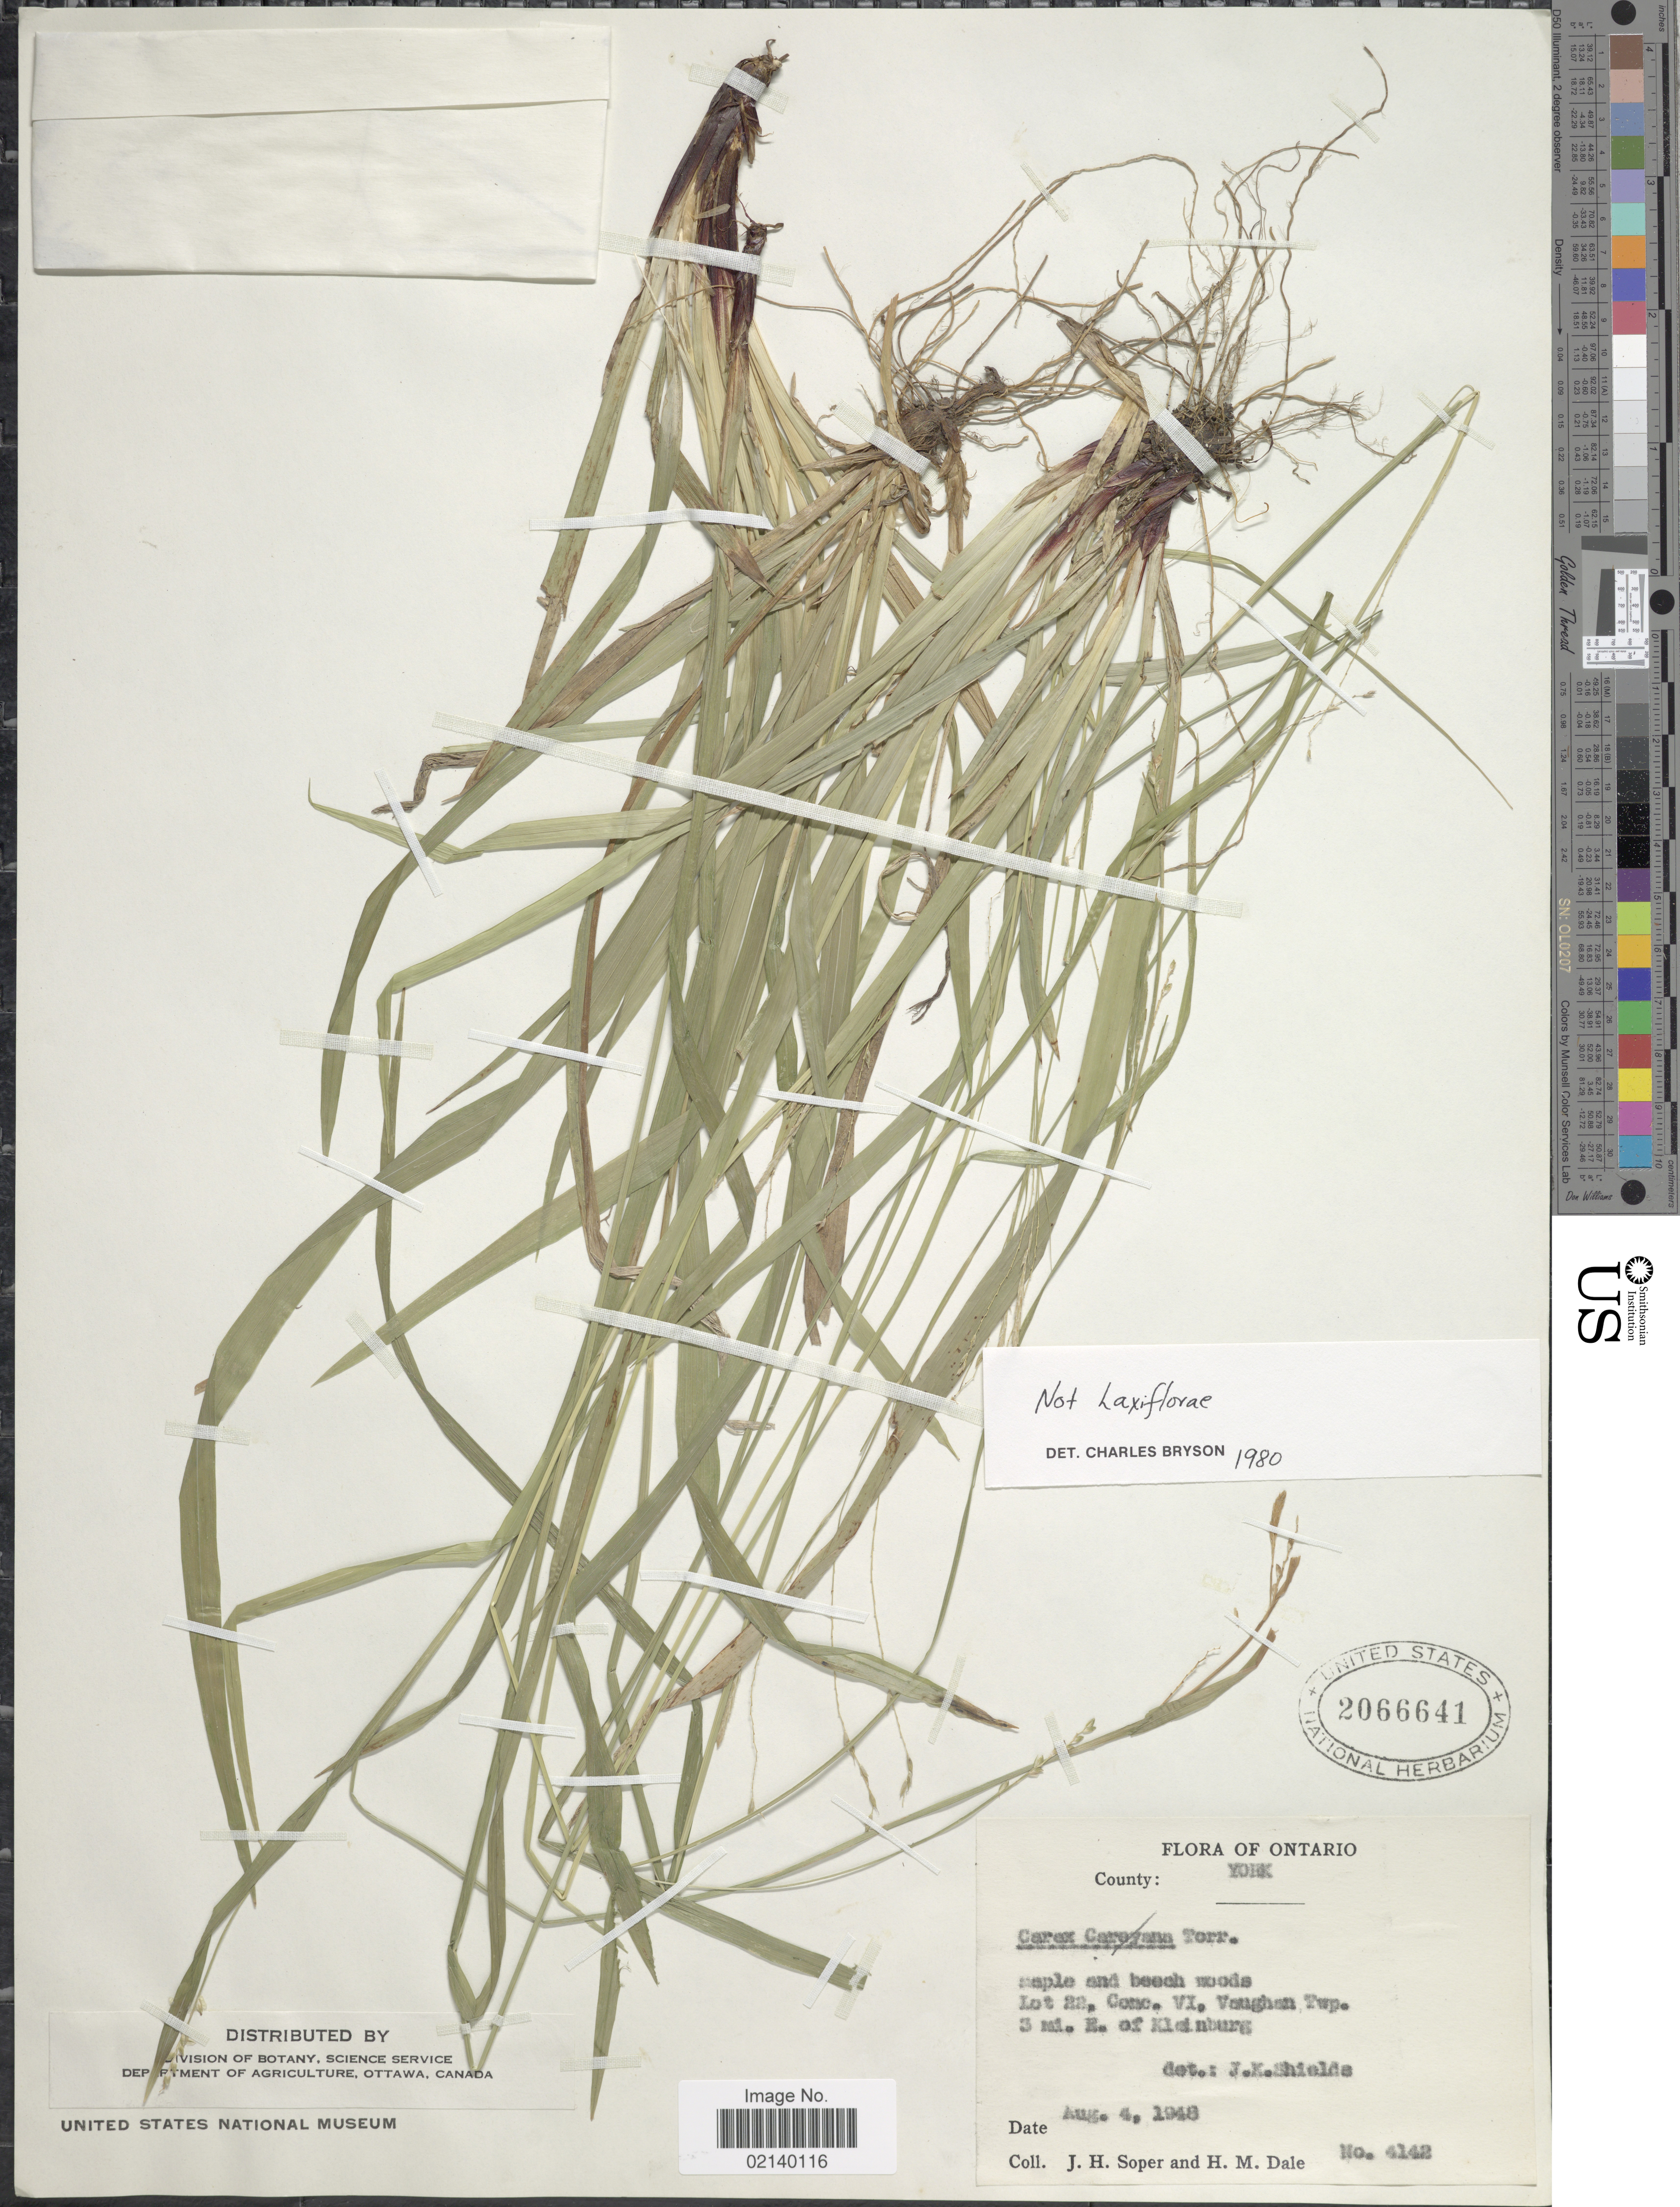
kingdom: Plantae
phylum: Tracheophyta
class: Liliopsida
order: Poales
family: Cyperaceae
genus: Carex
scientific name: Carex sp.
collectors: J. H. Soper & H. M. Dale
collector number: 4142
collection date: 1948-08-04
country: Canada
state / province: Ontario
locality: County:York, lot 22, Conc. VI. Voughan Twp., 3 mi. E. of Kleinburg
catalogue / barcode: US 2066641